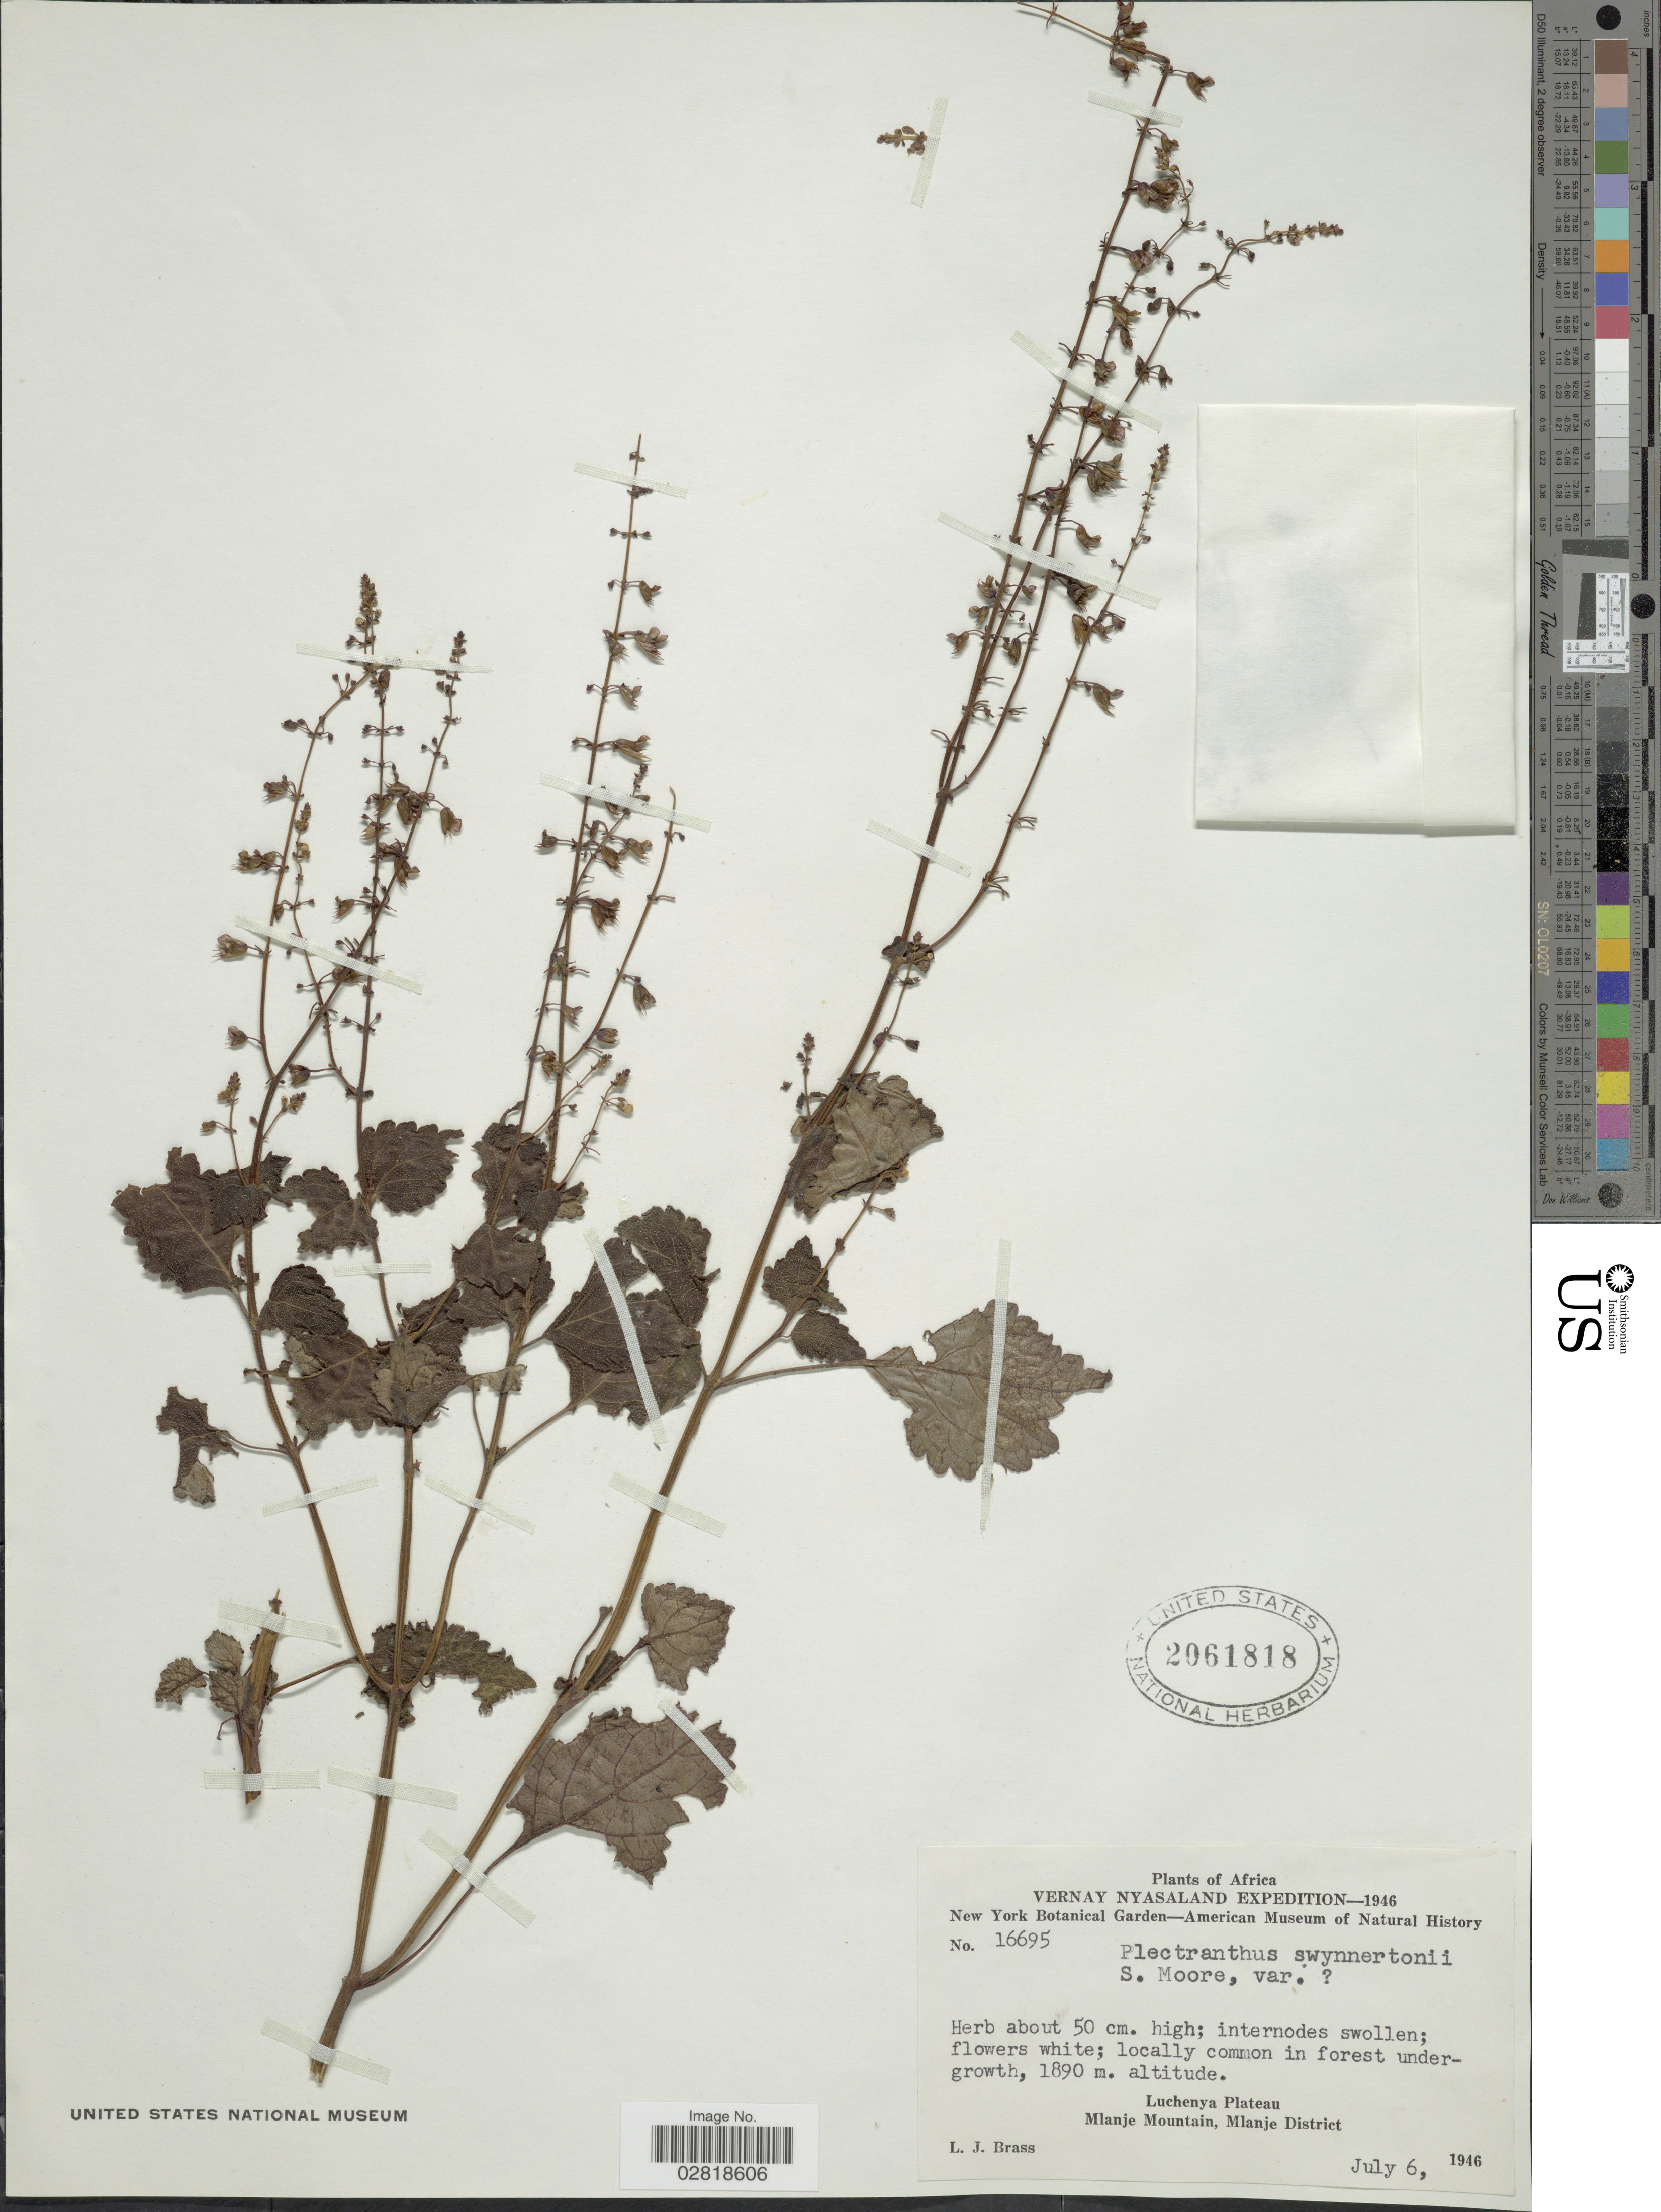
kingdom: Plantae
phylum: Tracheophyta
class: Magnoliopsida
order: Lamiales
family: Lamiaceae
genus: Plectranthus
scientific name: Plectranthus swynnertonii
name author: S. Moore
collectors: L. J. Brass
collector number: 16695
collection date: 1946-07-06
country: Malawi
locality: Vernay Nyasaland. Luchenya Plateau. Mlanje Mountain, Mlanje District.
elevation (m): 1890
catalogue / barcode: US 2061818